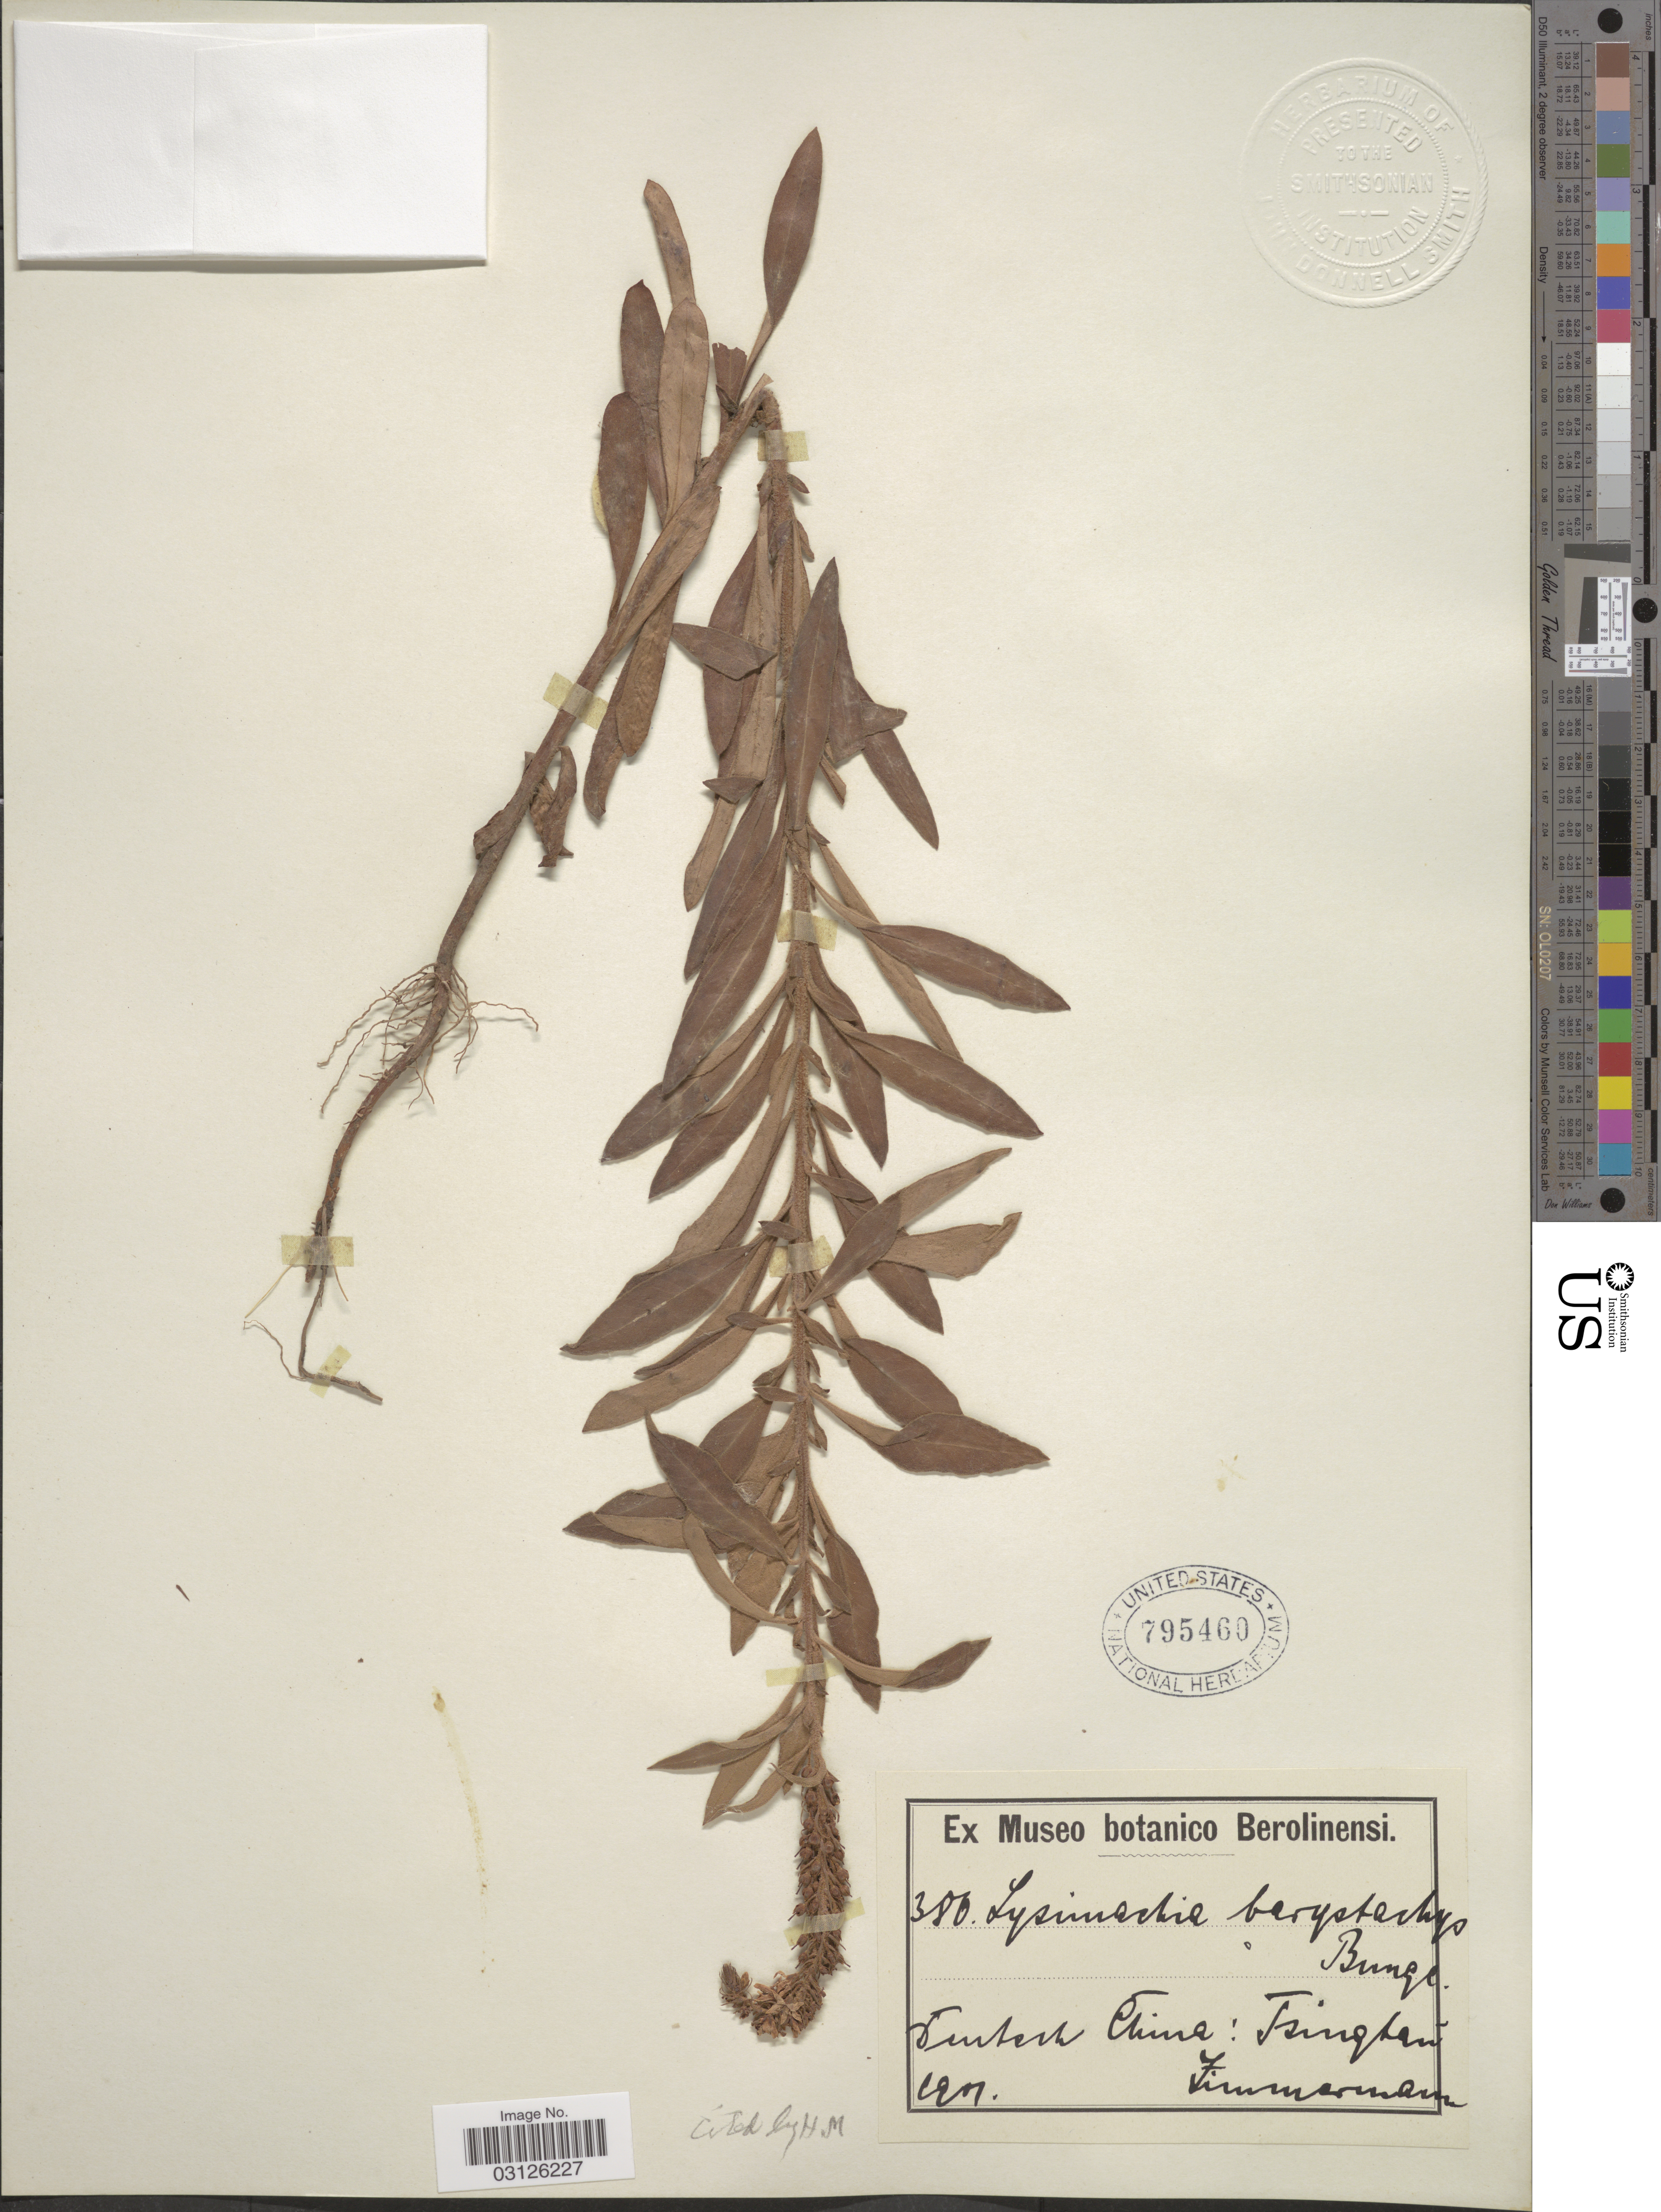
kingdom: Plantae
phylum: Tracheophyta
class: Magnoliopsida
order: Ericales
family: Primulaceae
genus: Lysimachia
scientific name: Lysimachia barystachys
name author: Bunge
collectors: -. Zimmermann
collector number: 380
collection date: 1901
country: China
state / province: Shandong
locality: Deutsch China: Tsingtau.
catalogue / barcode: US 795460